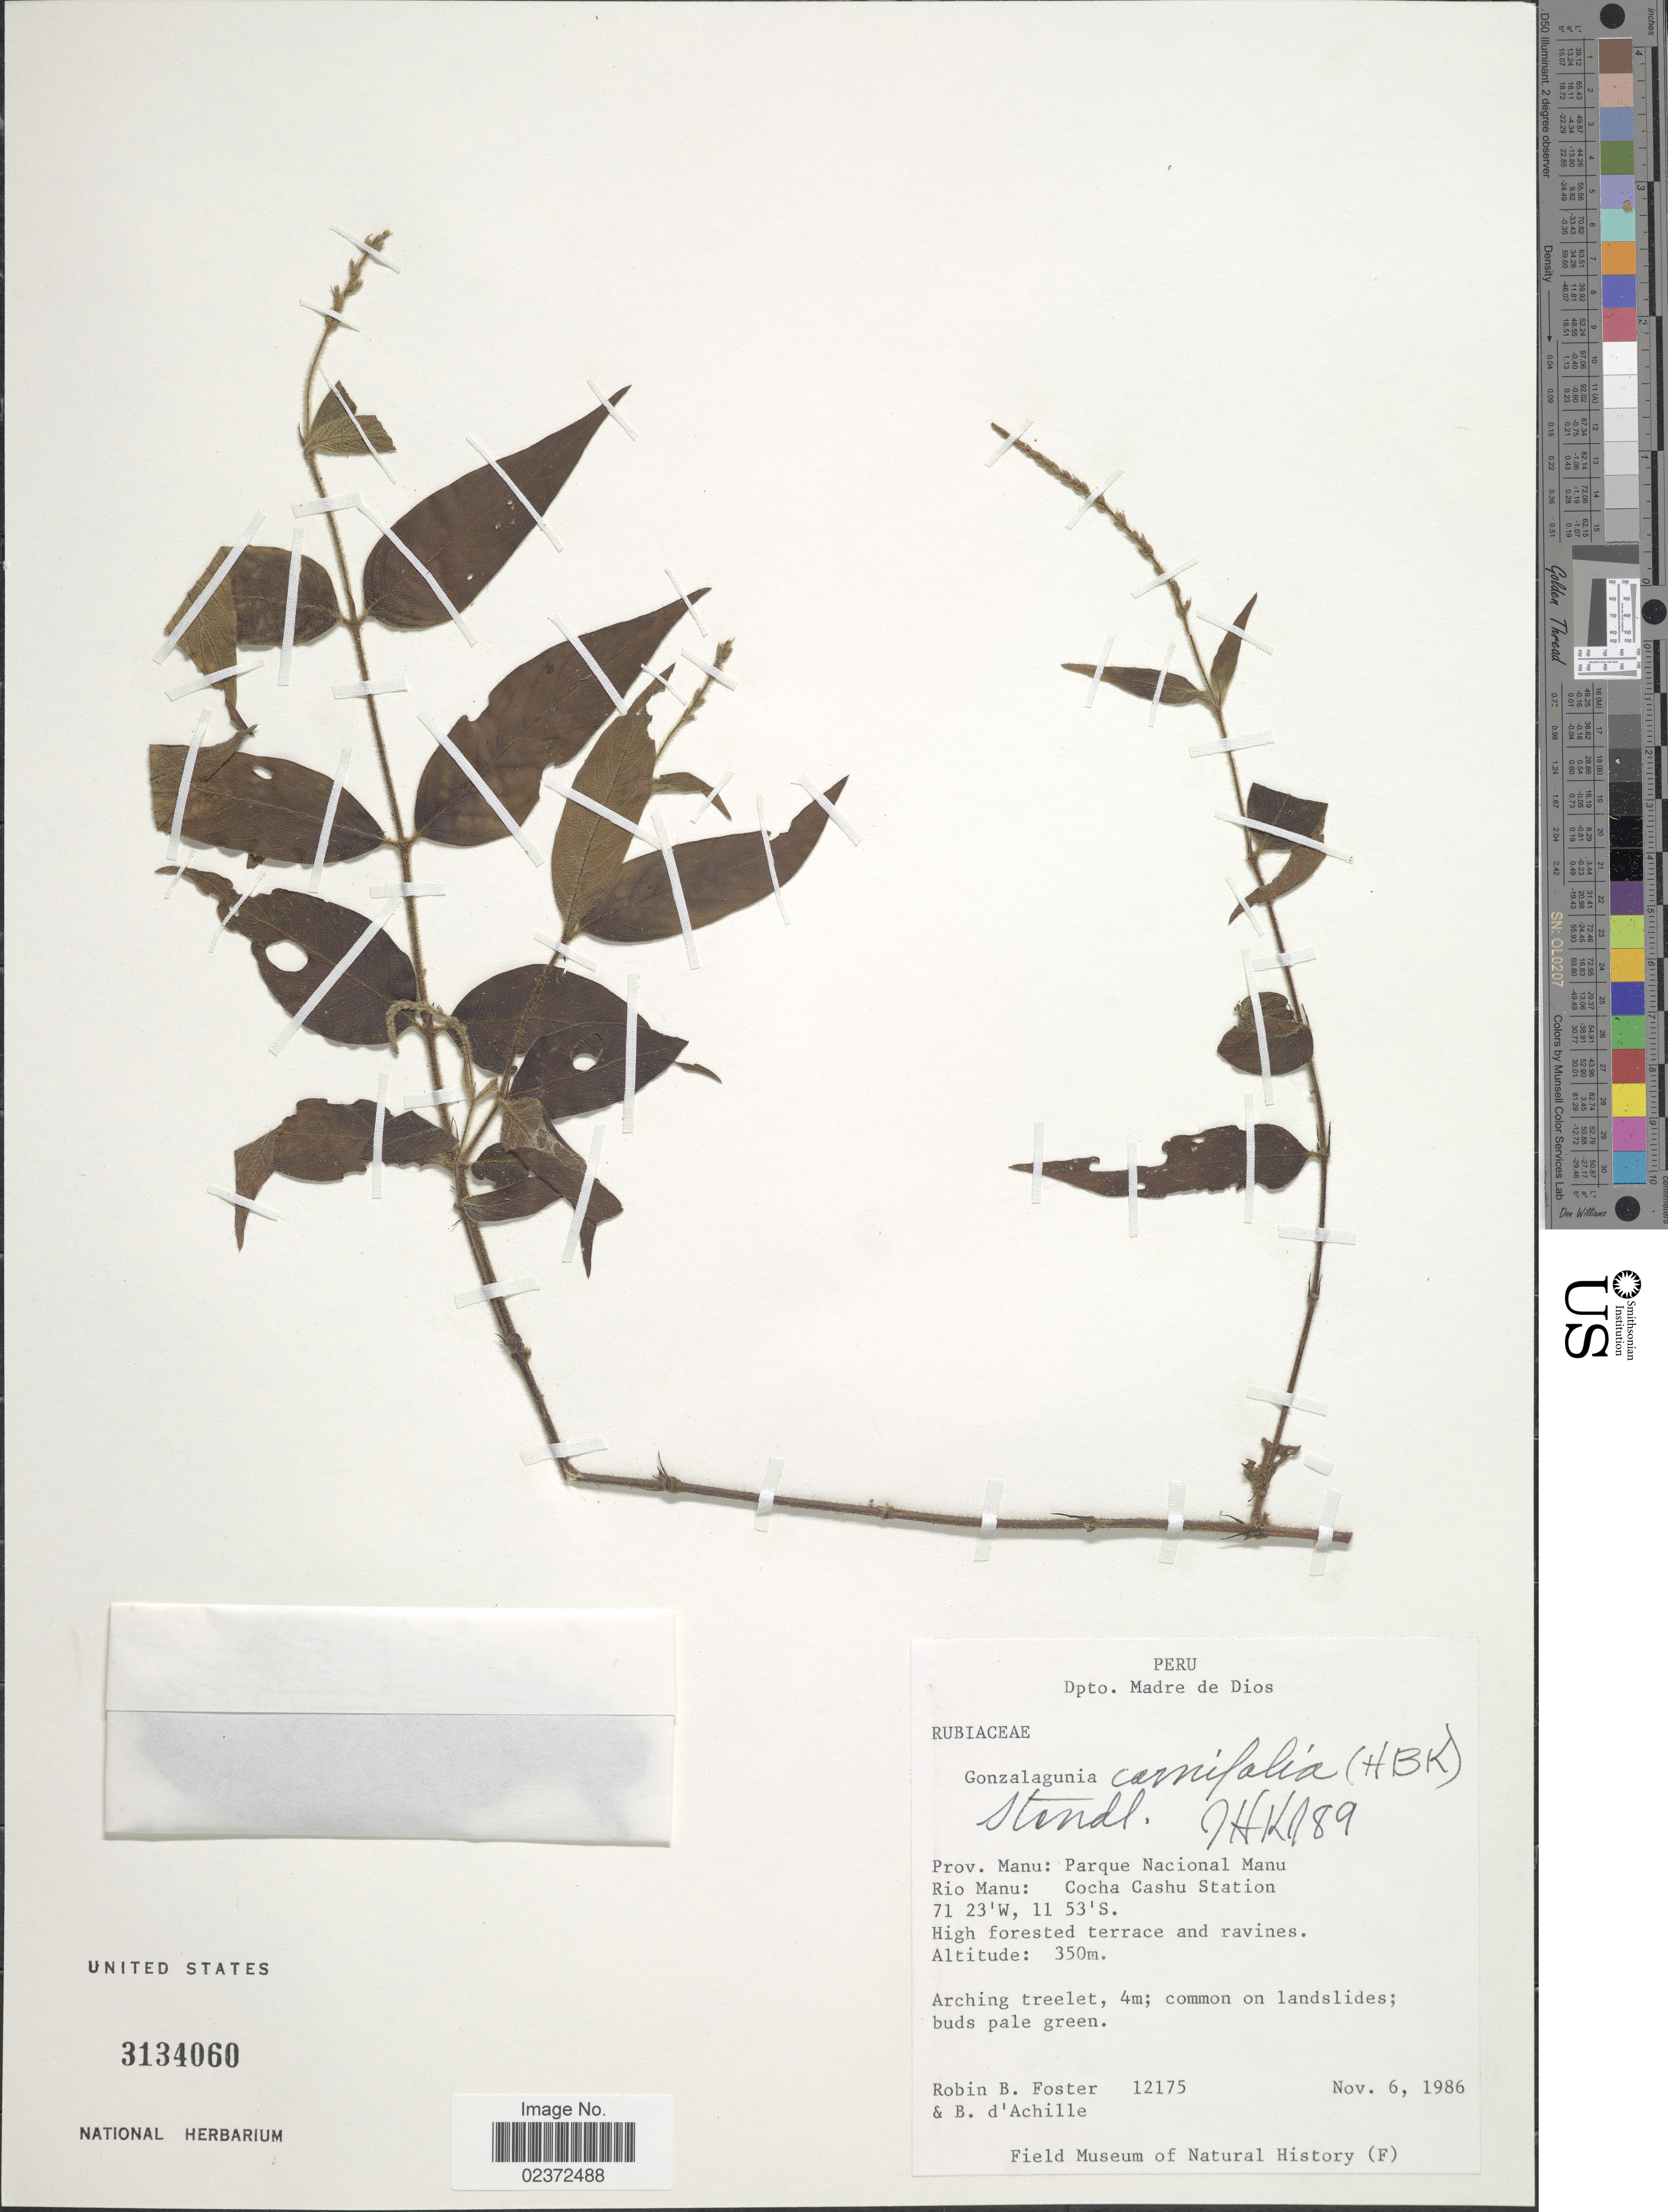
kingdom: Plantae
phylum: Tracheophyta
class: Magnoliopsida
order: Gentianales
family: Rubiaceae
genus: Gonzalagunia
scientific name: Gonzalagunia cornifolia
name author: (Kunth) Standl.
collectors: R. B. Foster & B. d'Achille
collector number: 12175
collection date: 1986-11-06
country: Peru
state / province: Madre de Dios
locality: Prov. Manu: Parque Nacional Manu Rio Manu: Cocha Cashu Station, High forested terrace and ravines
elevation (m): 350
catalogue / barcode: US 3134060